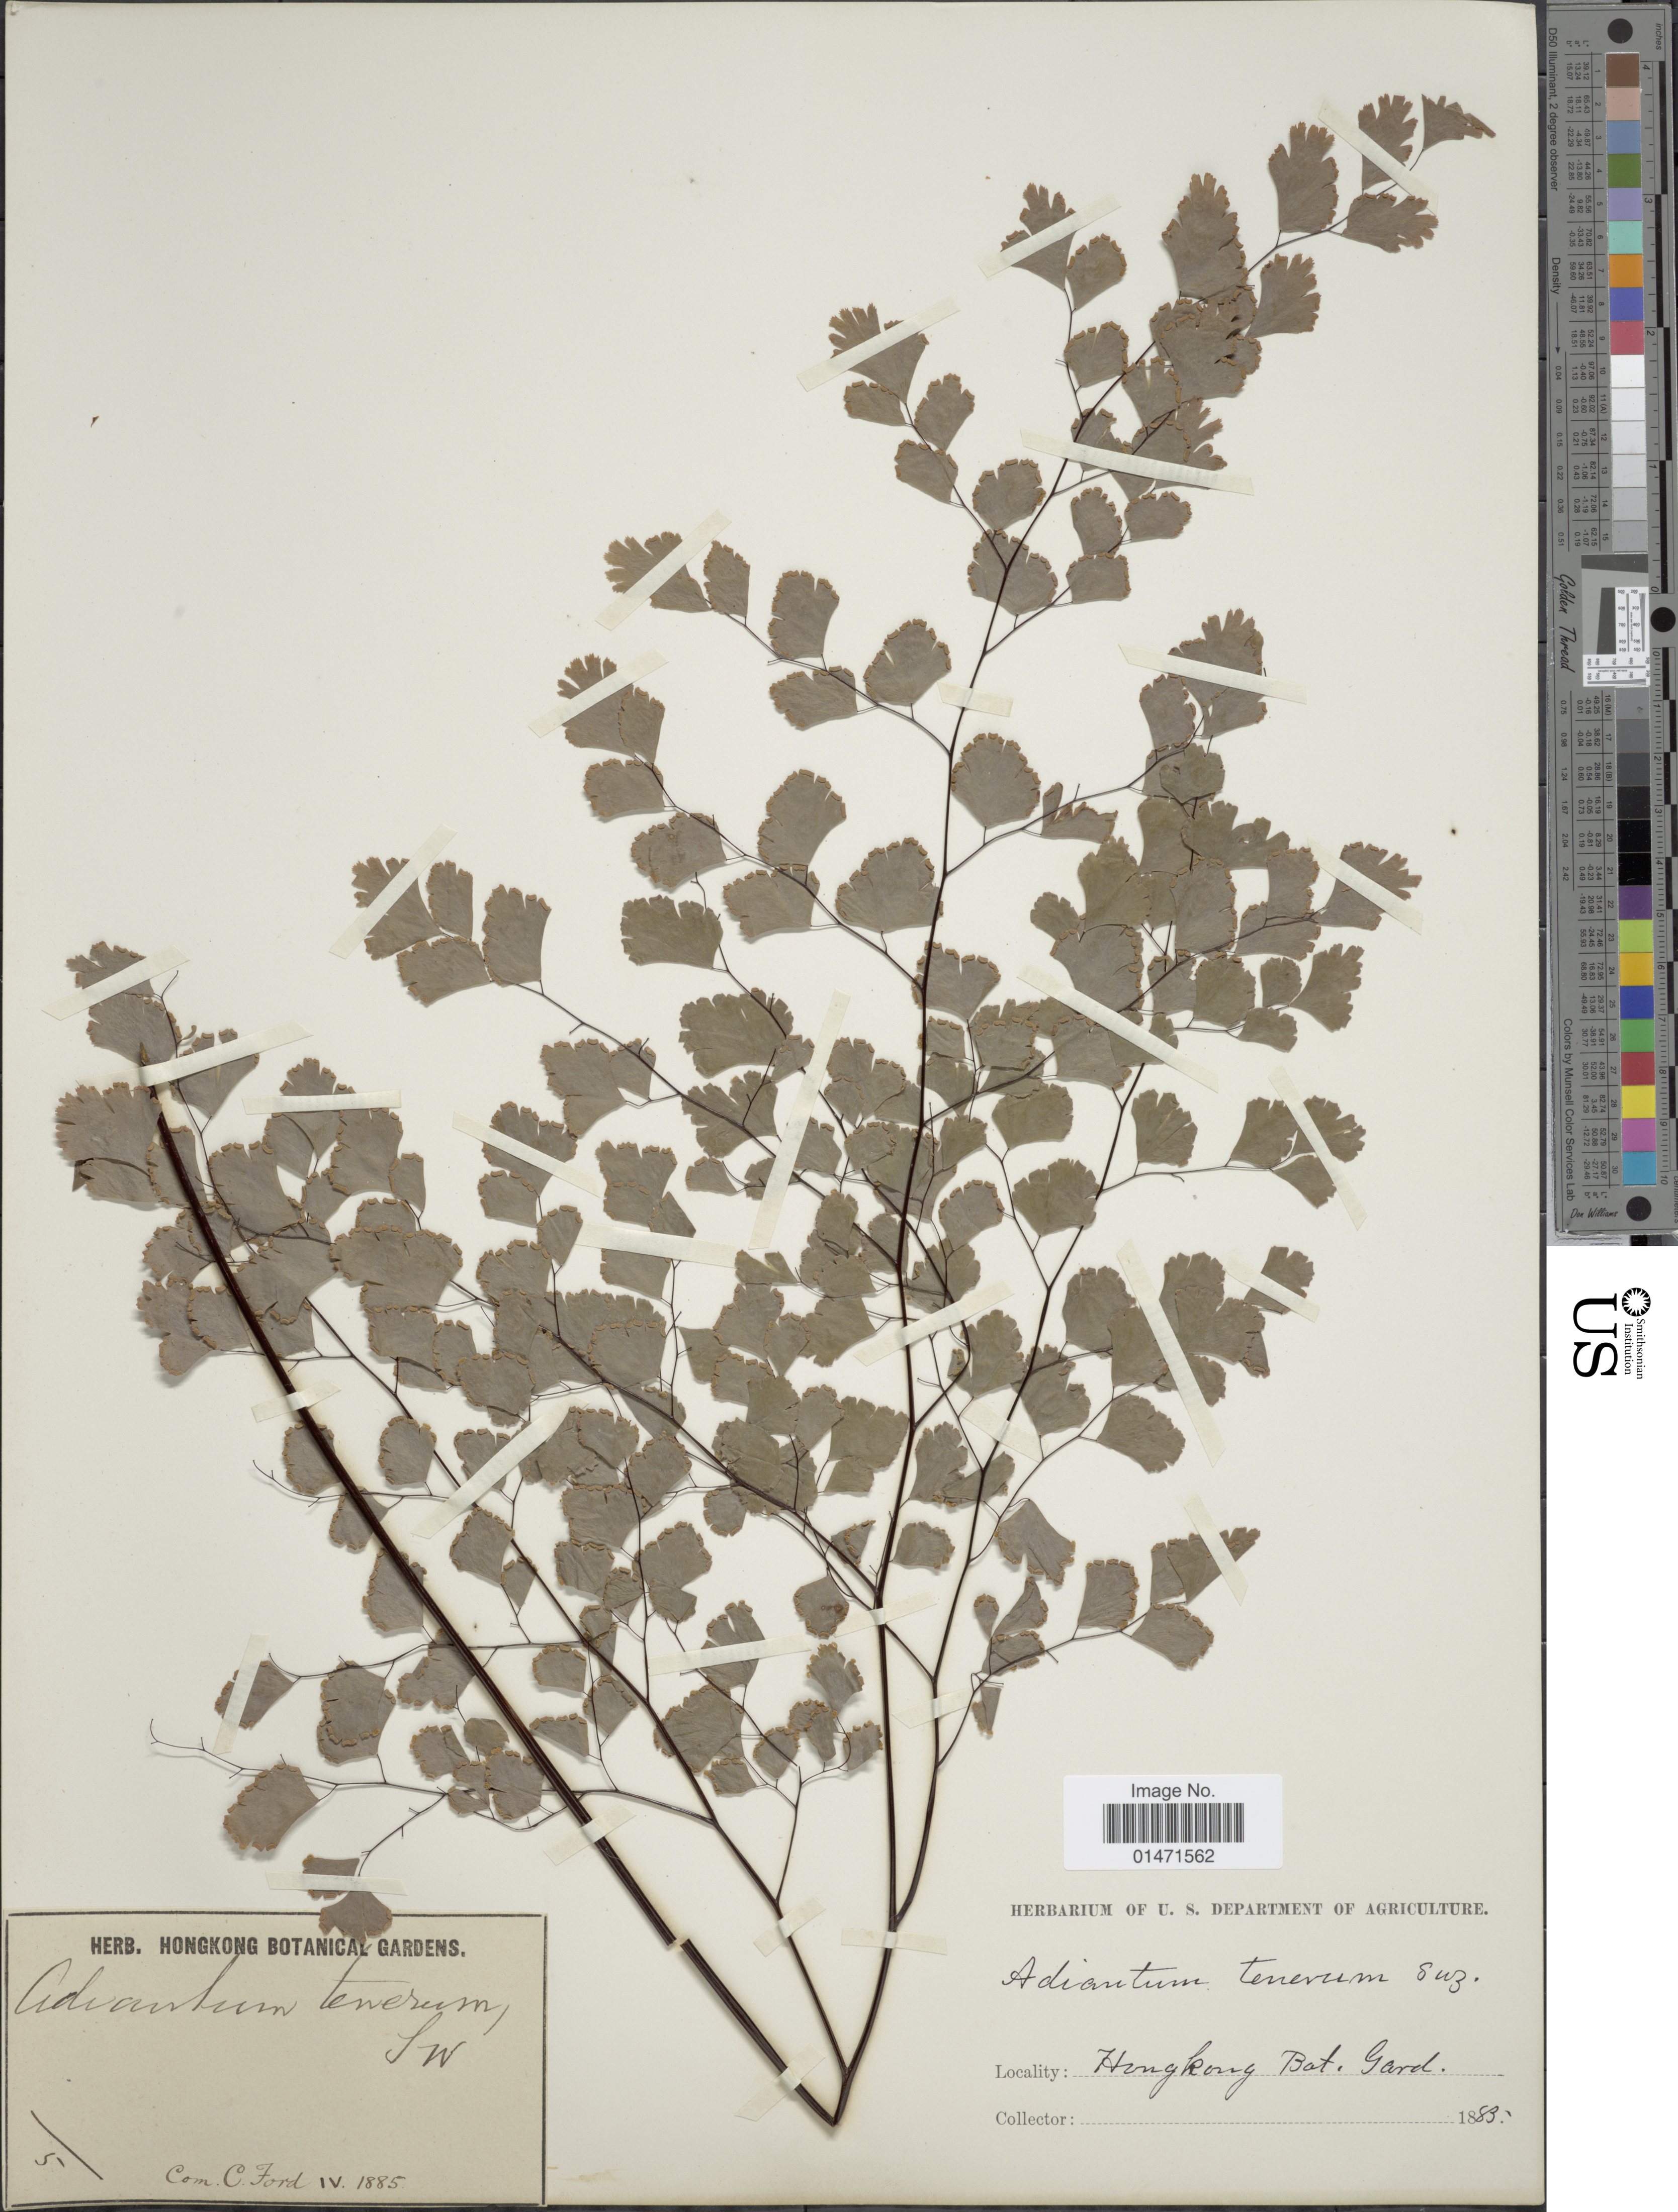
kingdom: Plantae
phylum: Tracheophyta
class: Polypodiopsida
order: Polypodiales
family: Pteridaceae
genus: Adiantum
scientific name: Adiantum tenerum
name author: Sw.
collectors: U.S. Department of Agriculture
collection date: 1885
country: China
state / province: Hong Kong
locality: Hongkong Bot. Gard.